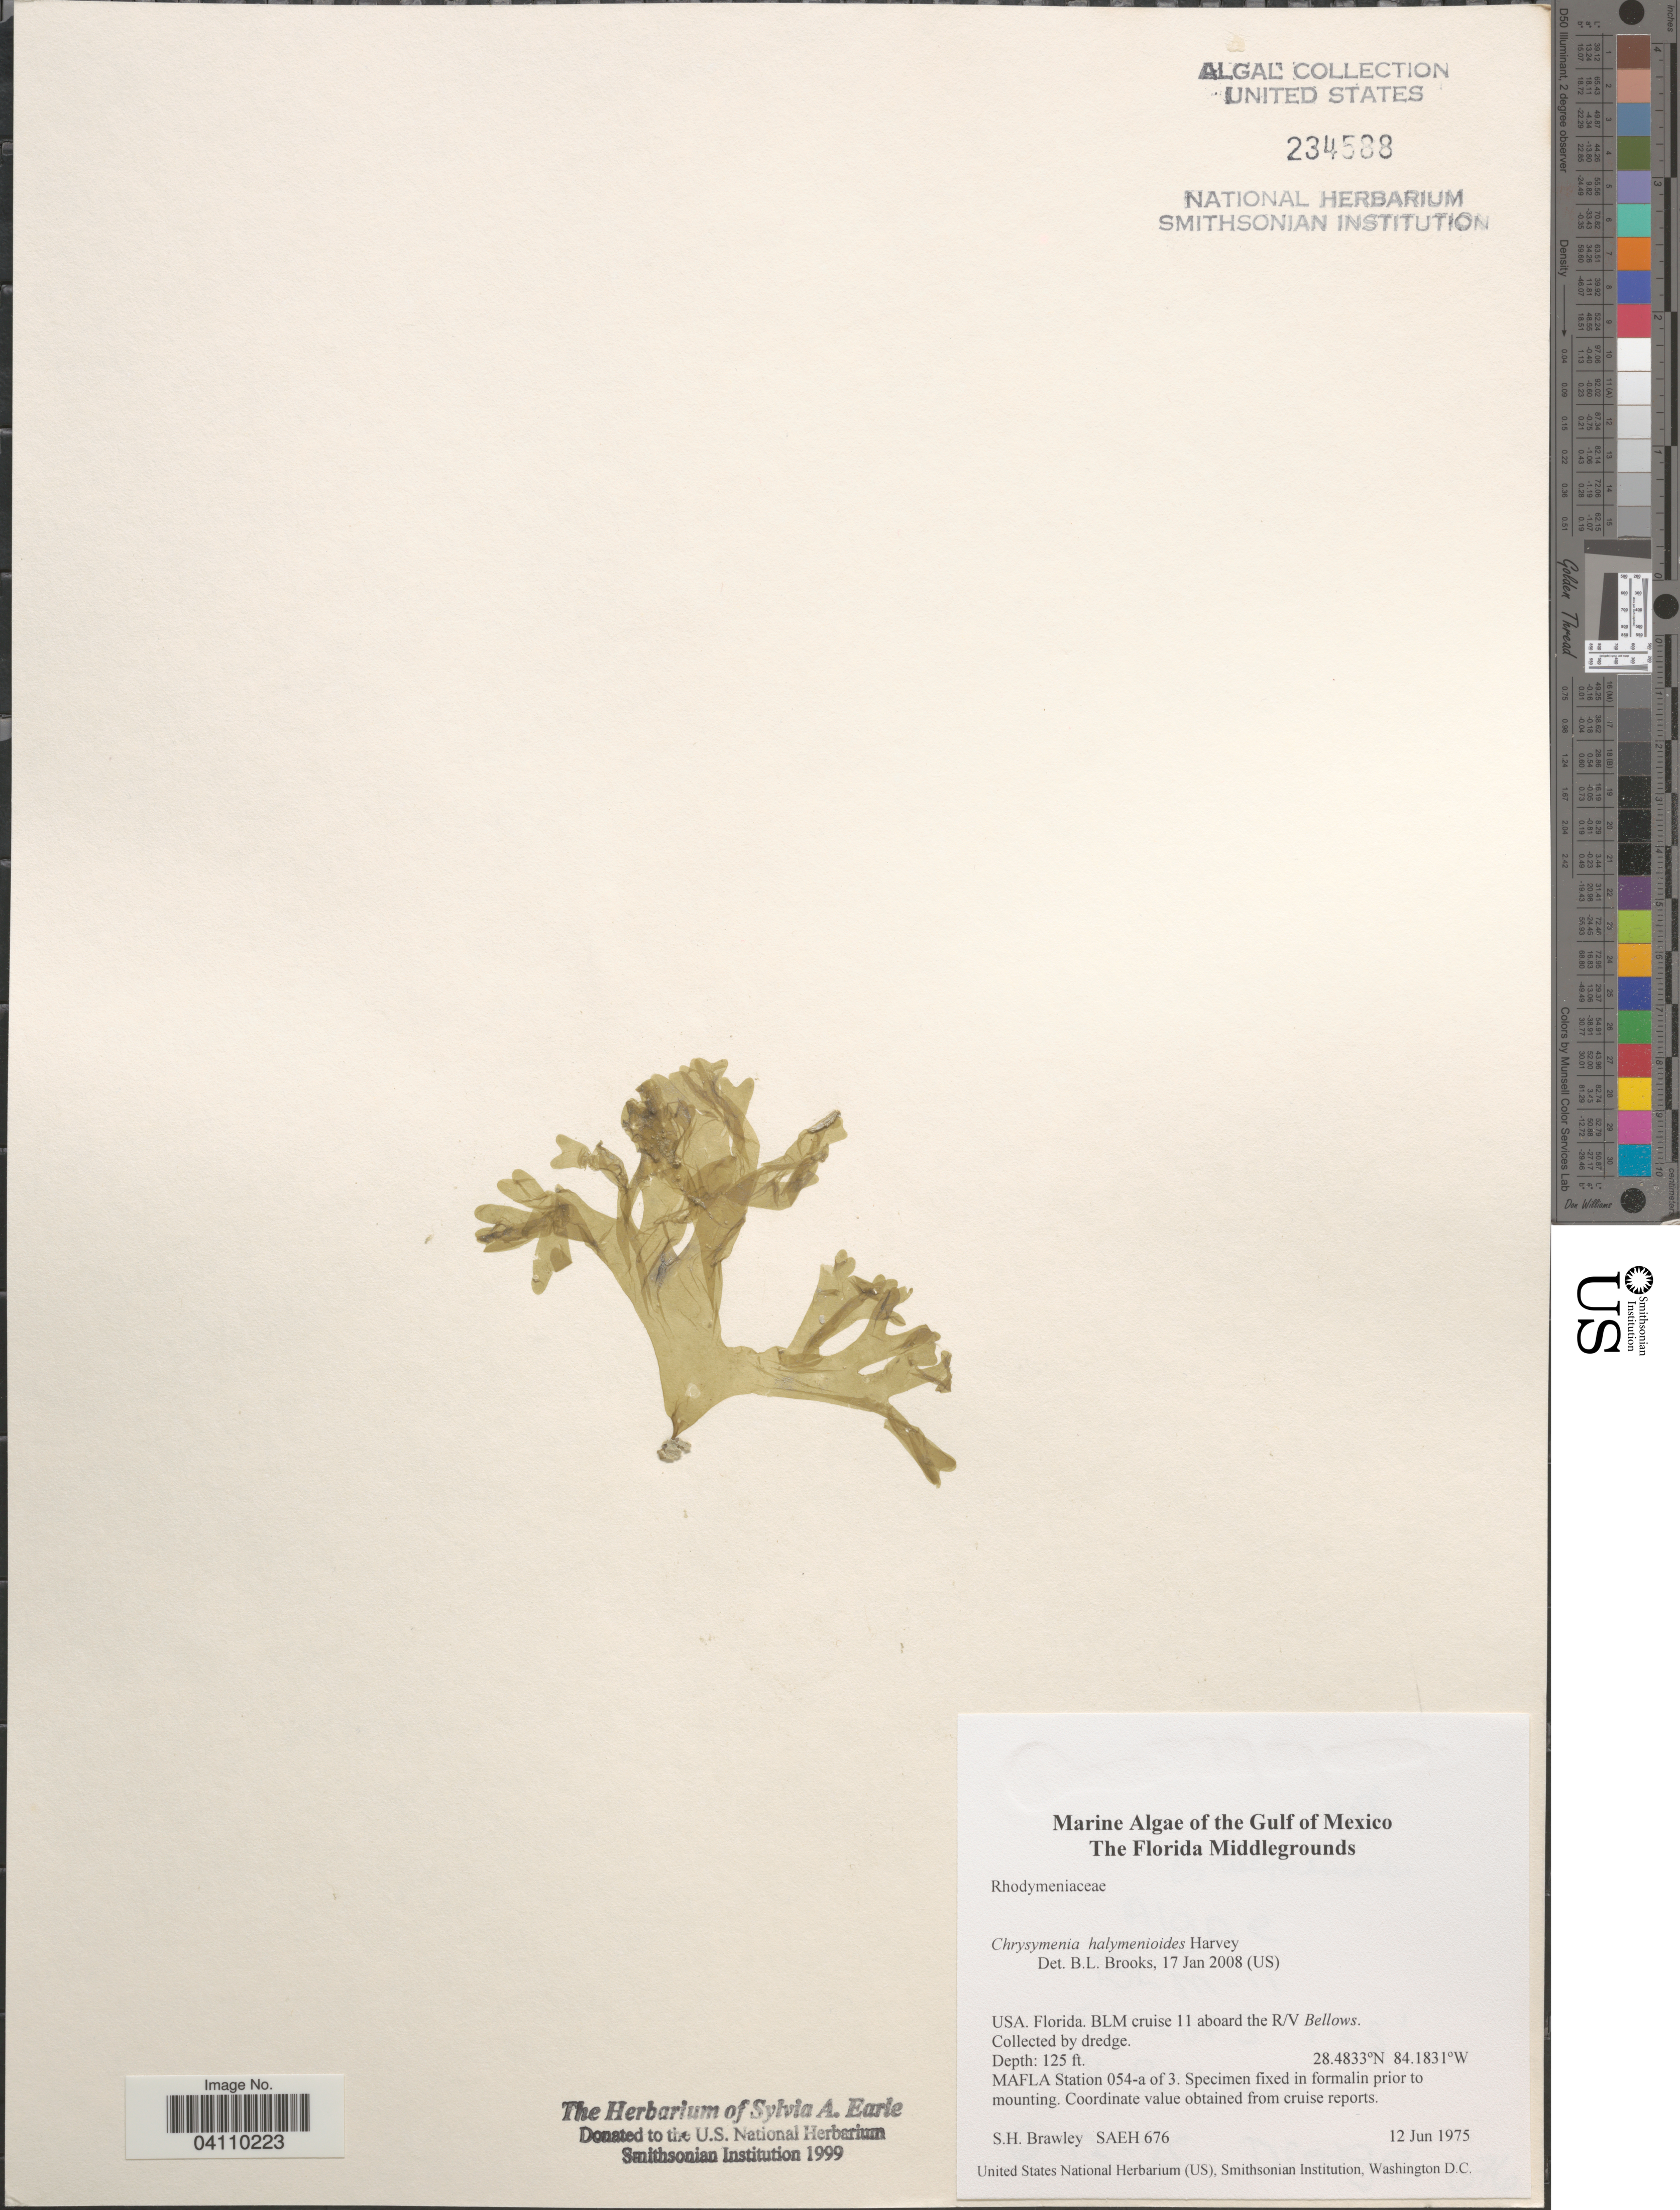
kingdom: Plantae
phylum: Rhodophyta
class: Florideophyceae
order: Rhodymeniales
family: Rhodymeniaceae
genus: Chrysymenia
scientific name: Chrysymenia halymenioides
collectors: S. Brawley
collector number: SAEH676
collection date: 1975-06-12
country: United States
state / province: Florida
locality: The Gulf of Mexico. The Florida Middlegrounds. BLM cruise 11 aboard the R/V Bellows. MAFLA Station 054-a of 3.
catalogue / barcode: US 234588